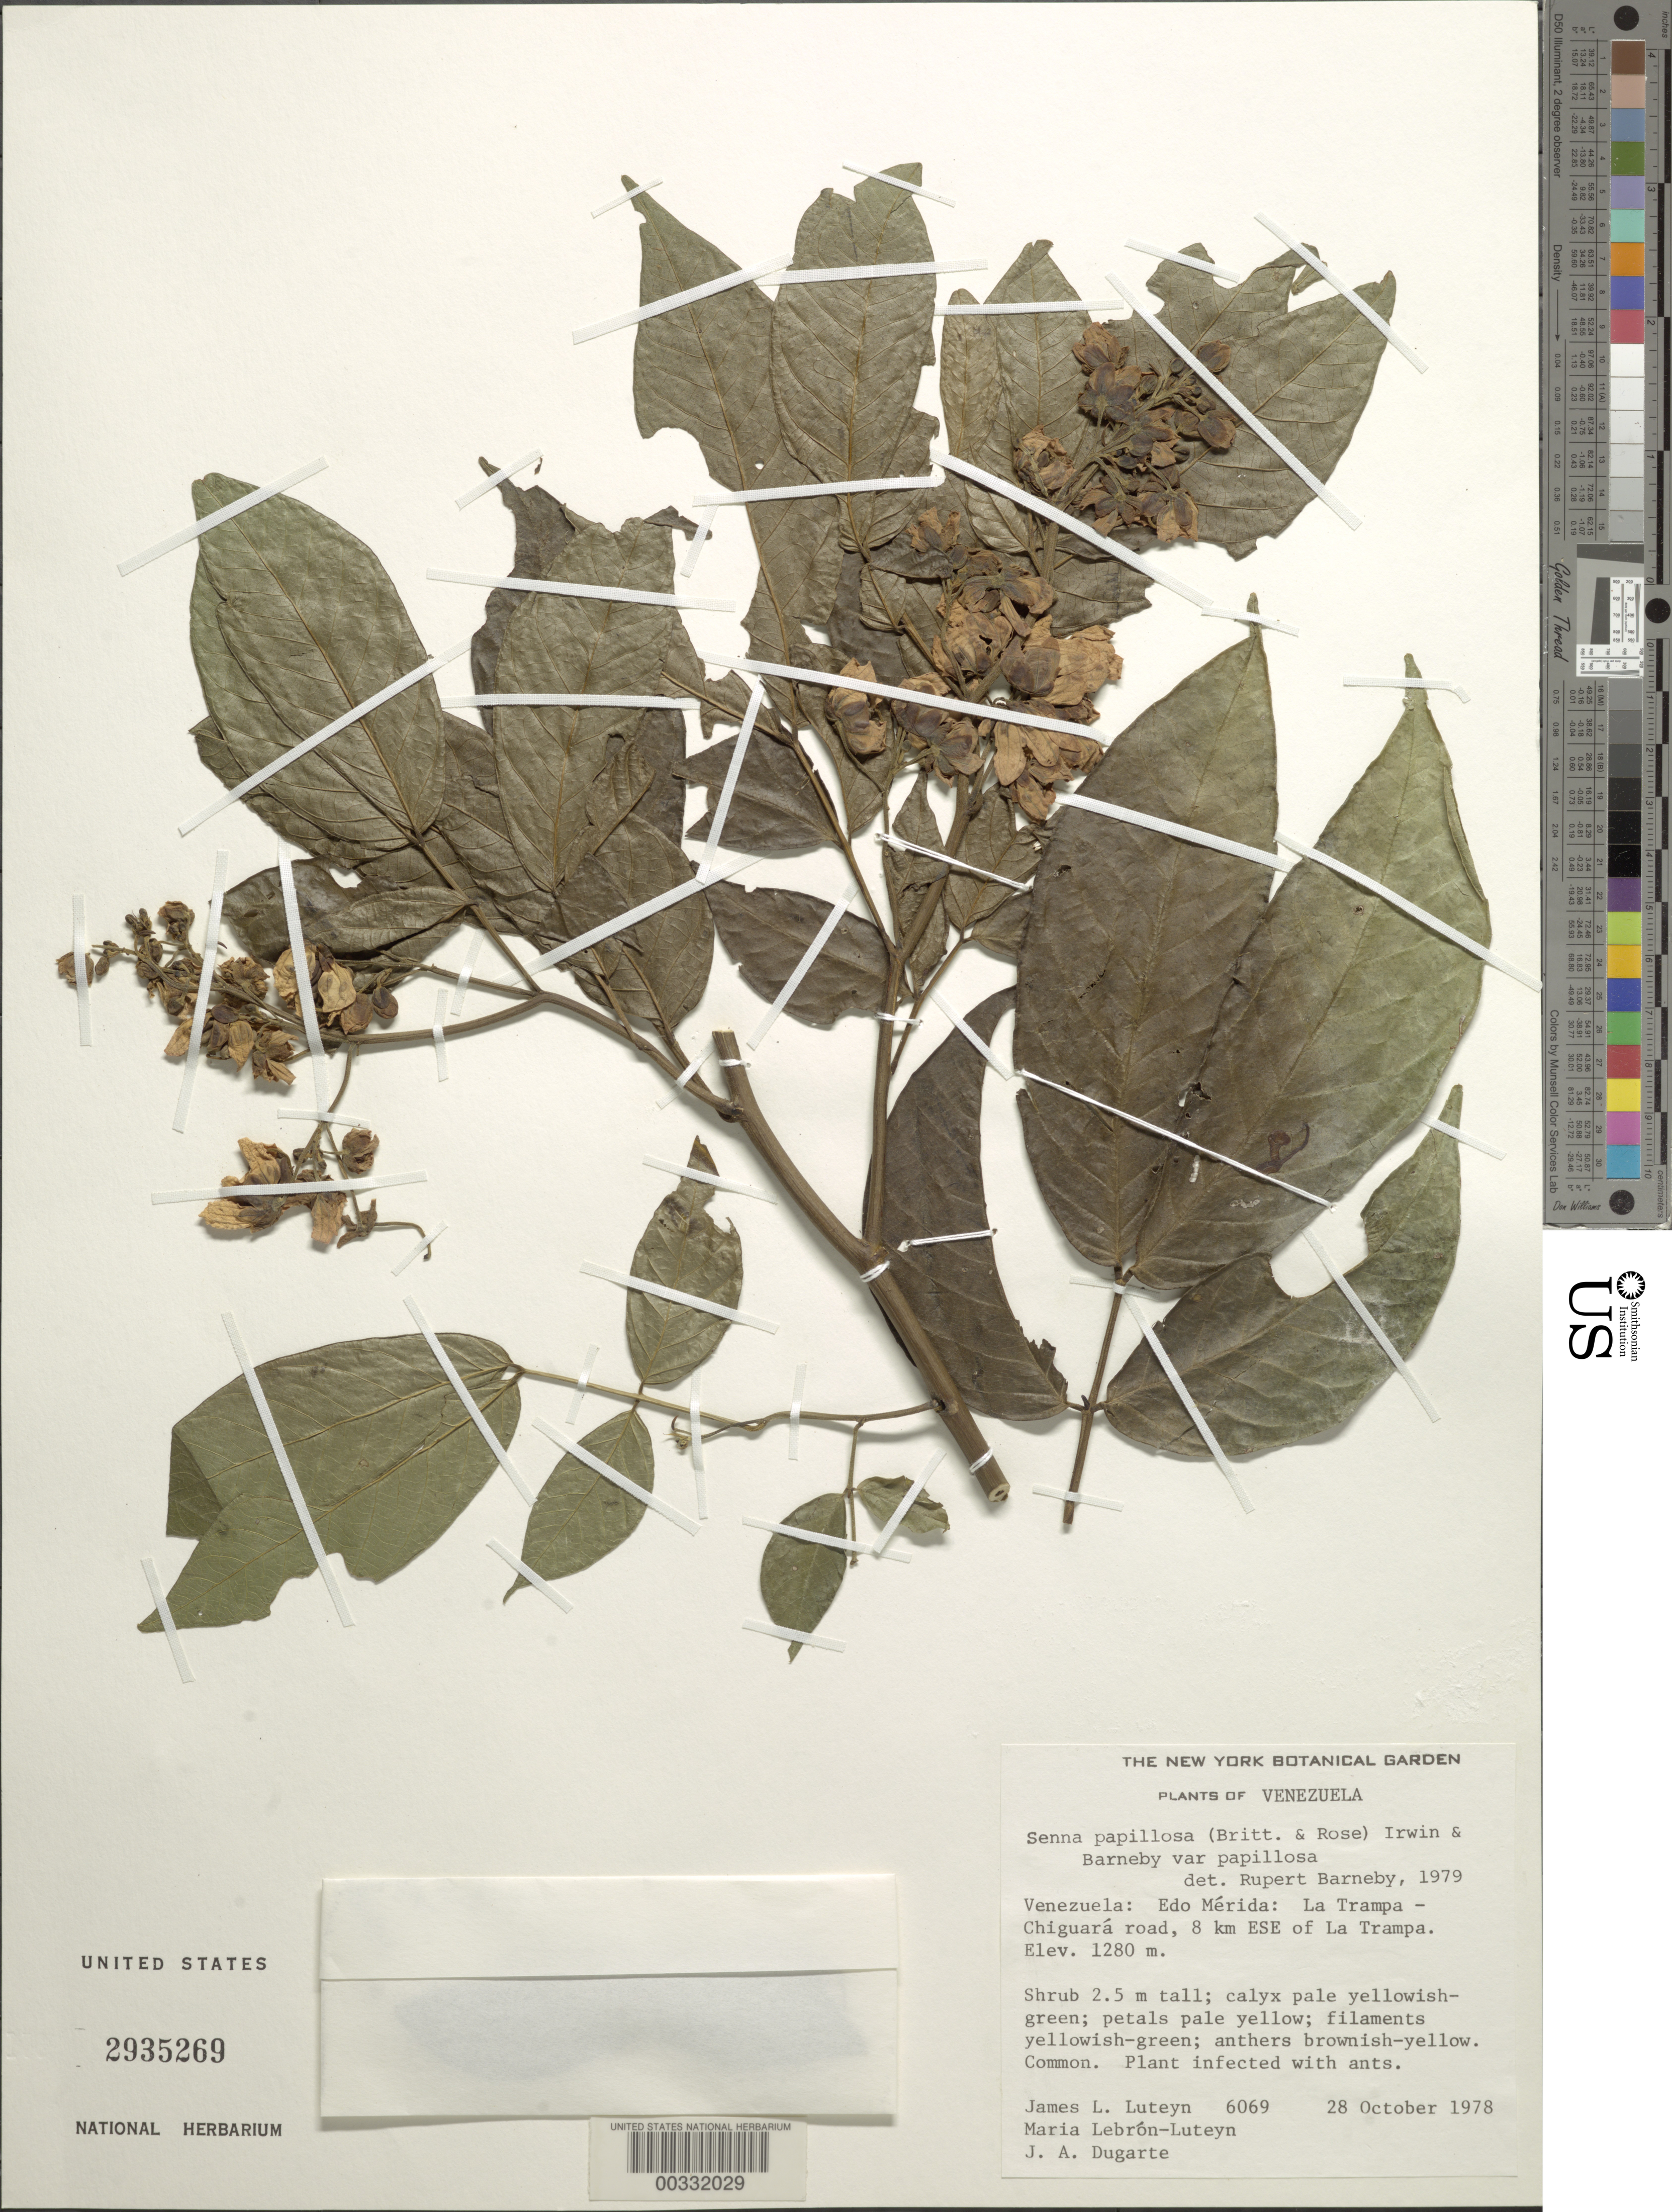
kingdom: Plantae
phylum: Tracheophyta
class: Magnoliopsida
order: Fabales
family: Fabaceae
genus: Senna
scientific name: Senna papillosa var. papillosa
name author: (Britton & Rose) H.S. Irwin & Barneby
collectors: J. L. Luteyn, M. L. Lebrón-Luteyn & J. Dugarte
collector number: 6069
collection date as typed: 28 Oct 1978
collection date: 1978-10-28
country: Venezuela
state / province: Mérida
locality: La Trampa-Chiguara road, 8 km ESE of La Trampa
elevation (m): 1280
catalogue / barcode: US 2935269